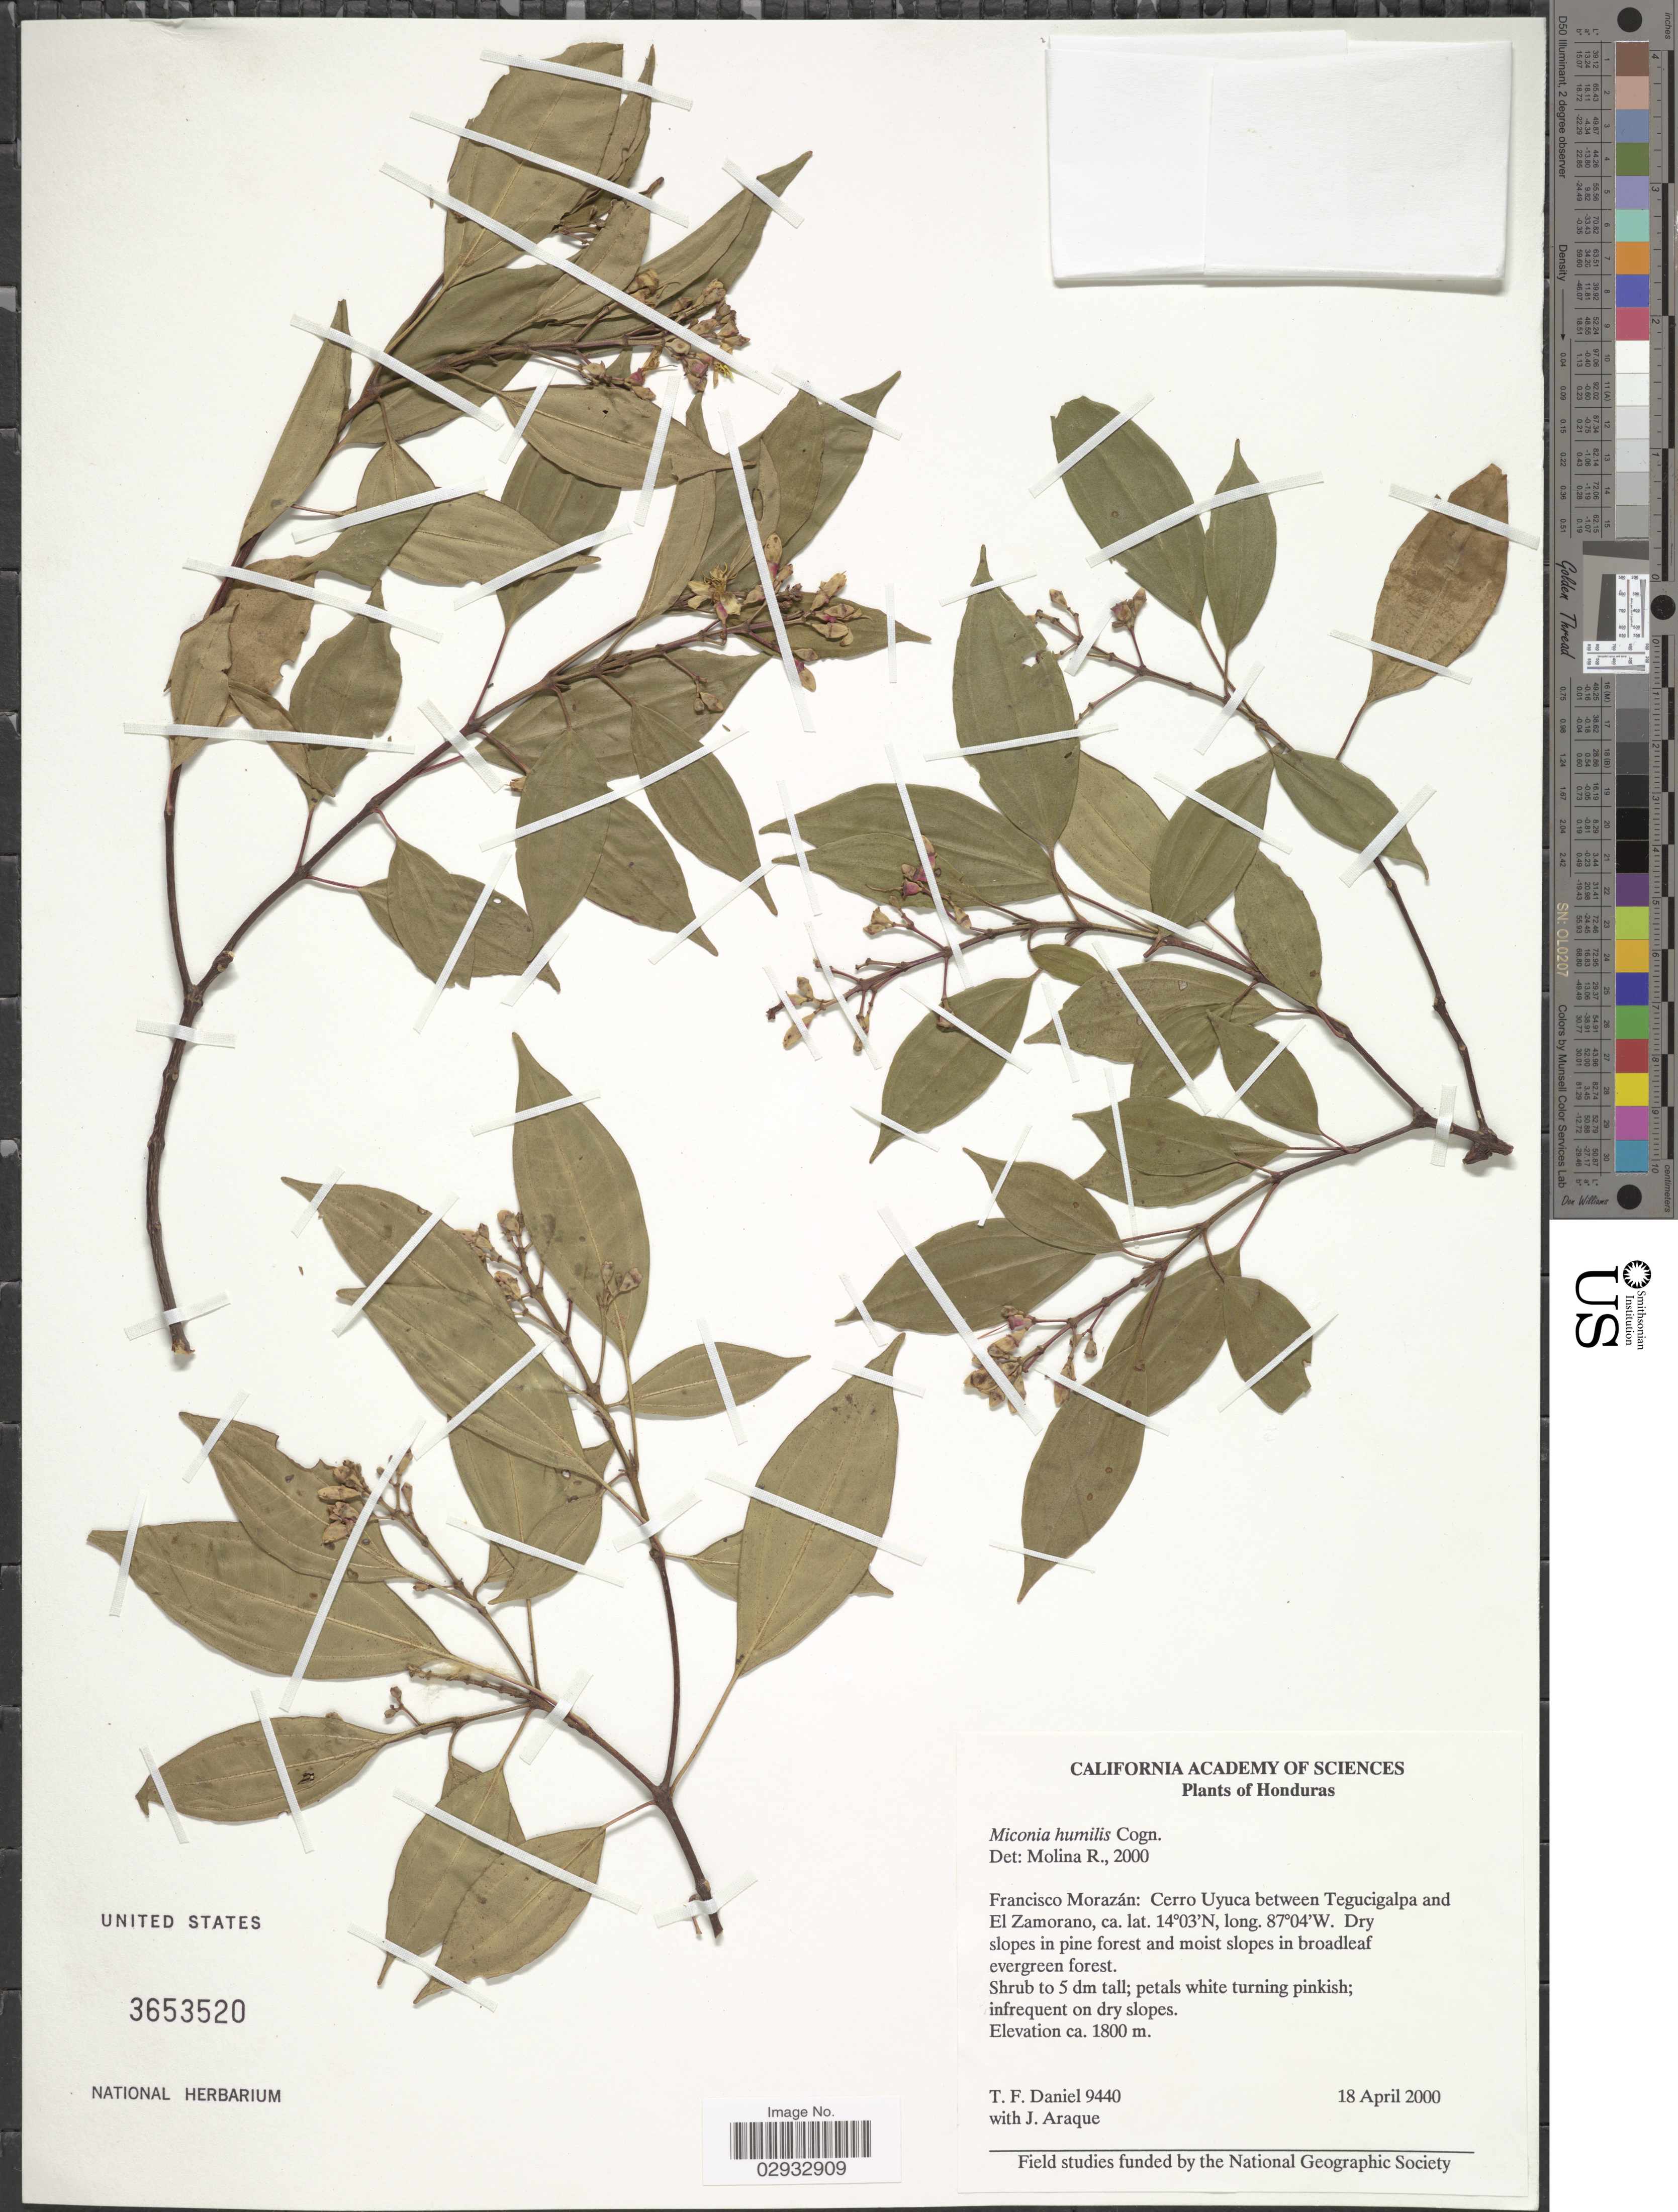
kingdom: Plantae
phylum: Tracheophyta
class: Magnoliopsida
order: Myrtales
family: Melastomataceae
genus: Miconia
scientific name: Miconia humilis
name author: Cogn.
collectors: T. F. Daniel & J. Araque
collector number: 9440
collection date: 2000-04-18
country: Honduras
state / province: Fco. Morazán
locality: Francisco Morazán: Cerro Uyuca between Tegucigalpa and El Zamorano.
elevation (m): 1800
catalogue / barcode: US 3653520